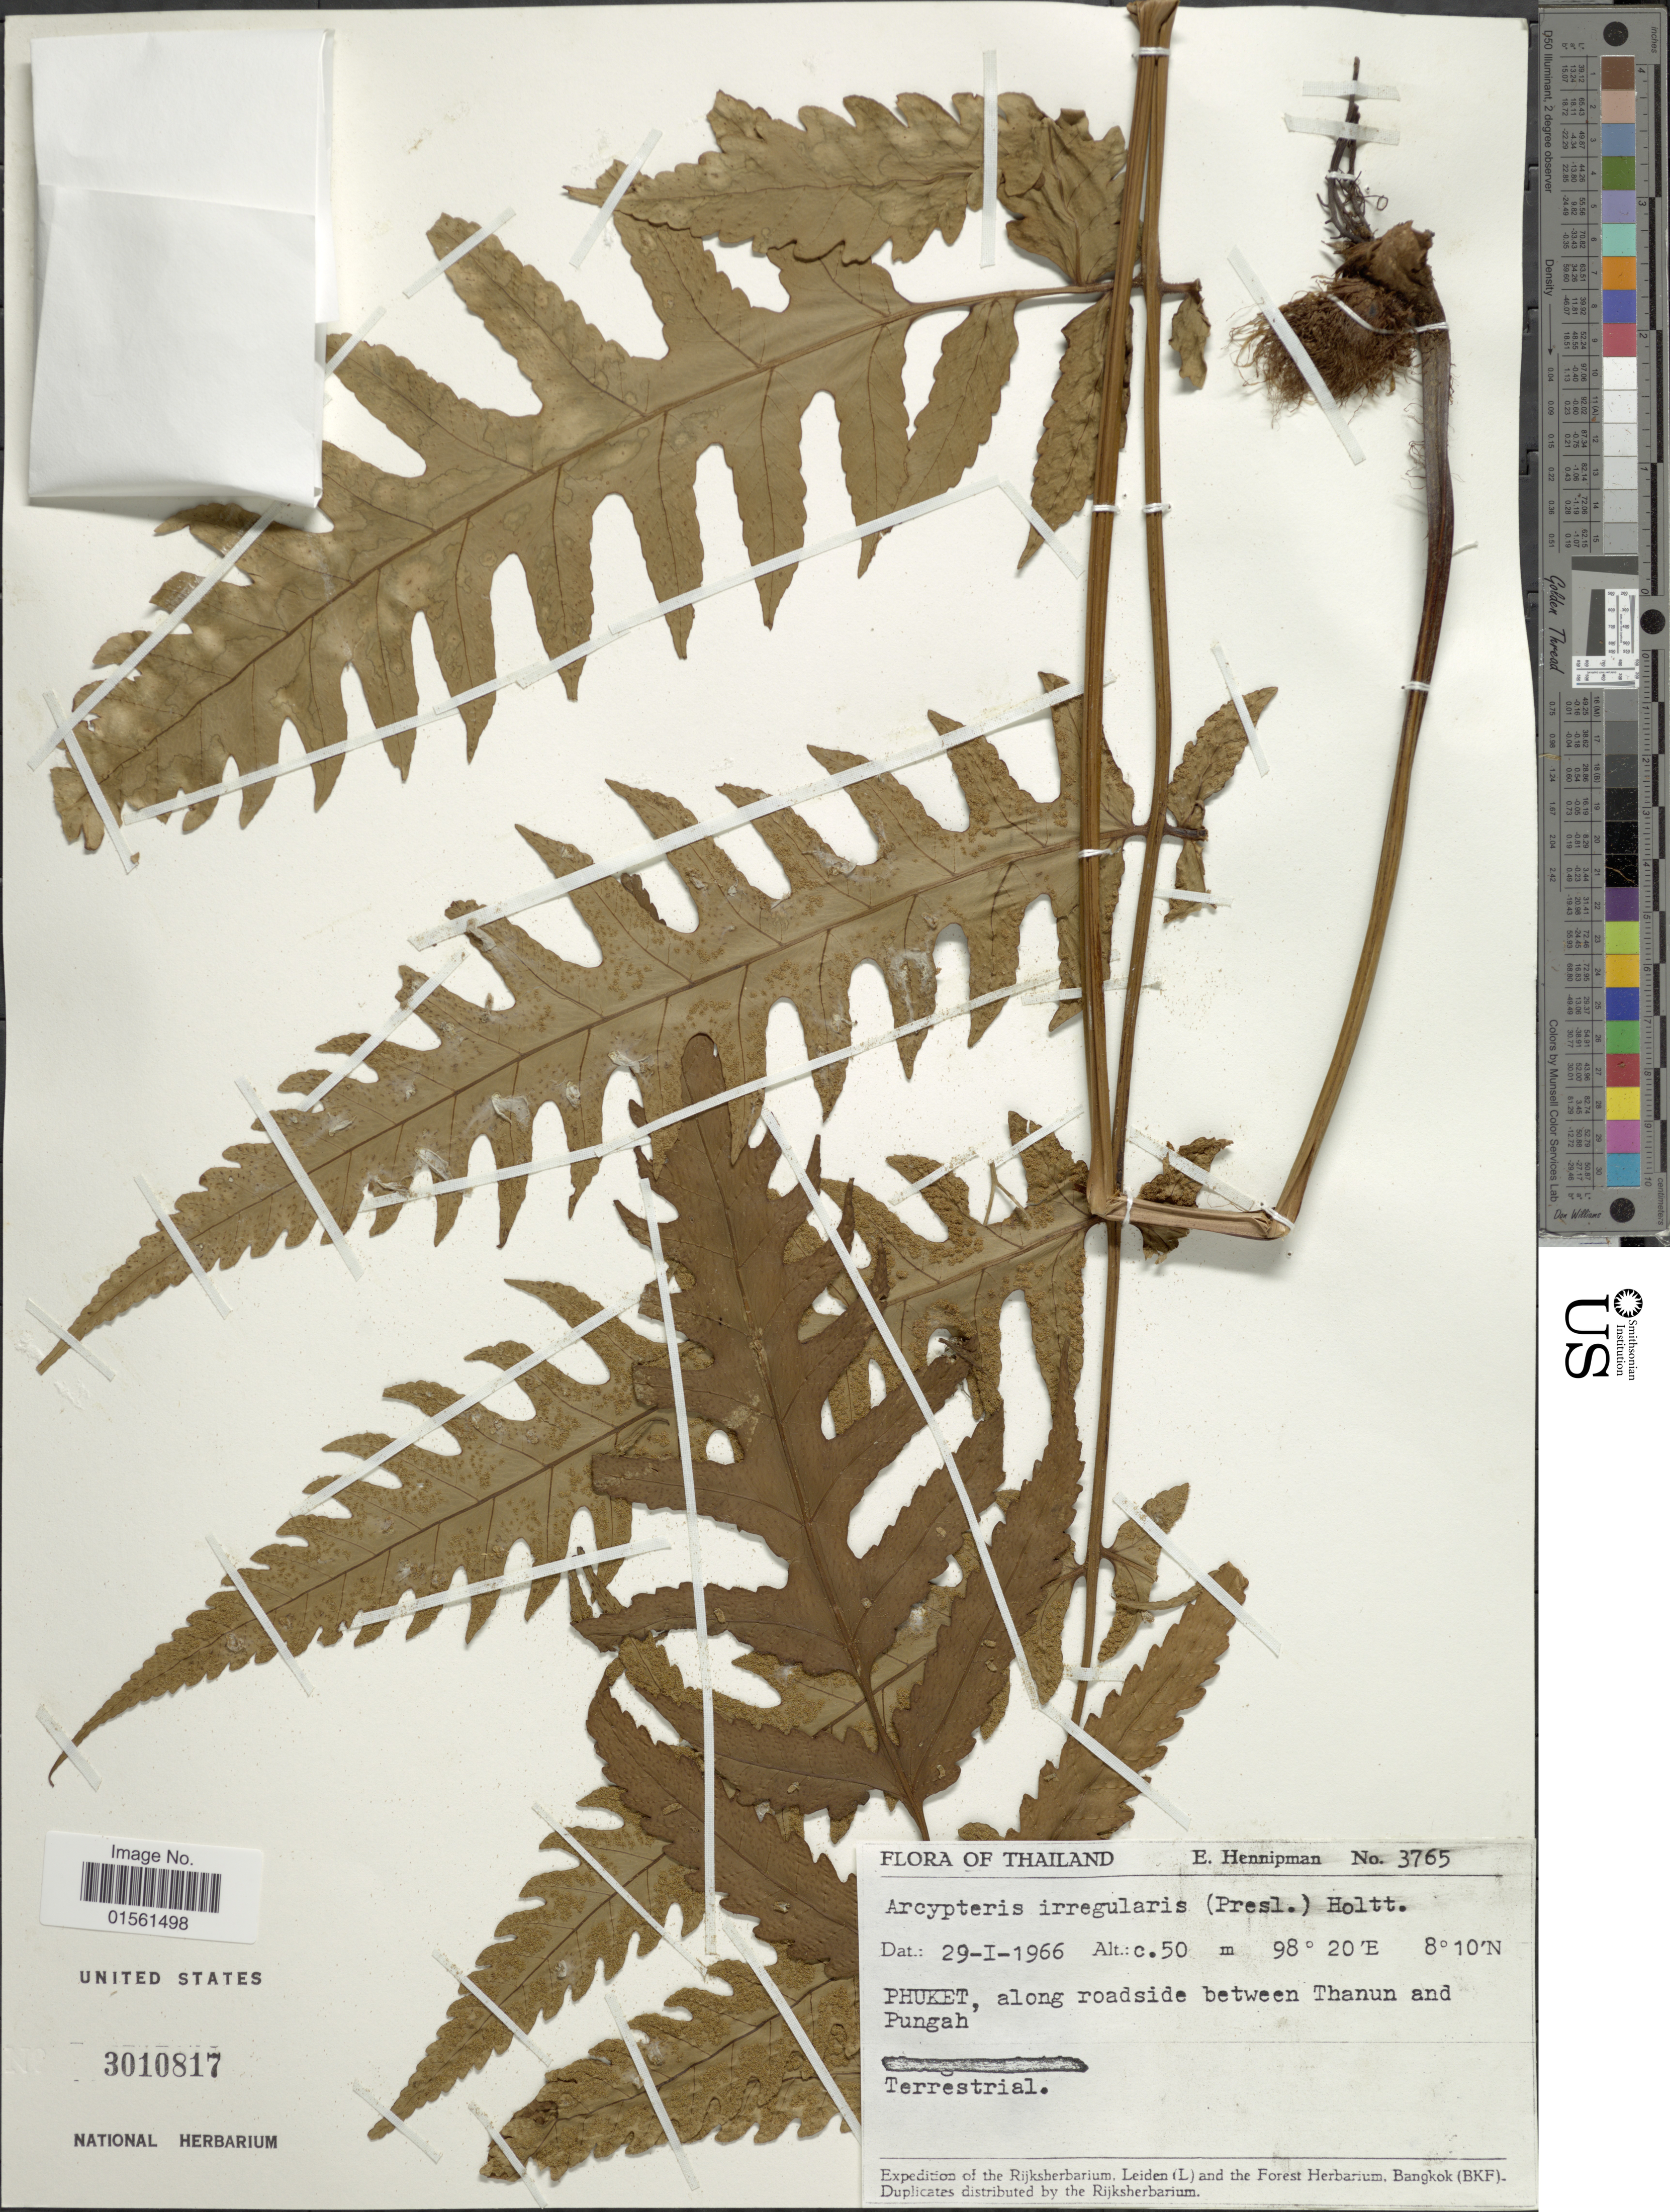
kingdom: Plantae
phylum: Tracheophyta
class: Polypodiopsida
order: Polypodiales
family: Dryopteridaceae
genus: Pleocnemia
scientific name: Pleocnemia irregularis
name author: (C. Presl) Holttum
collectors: E. Hennipman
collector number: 3765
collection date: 1966-01-29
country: Thailand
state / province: Phuket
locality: Phuket, along roadside between Thunan and Pungah.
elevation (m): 50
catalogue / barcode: US 3010817